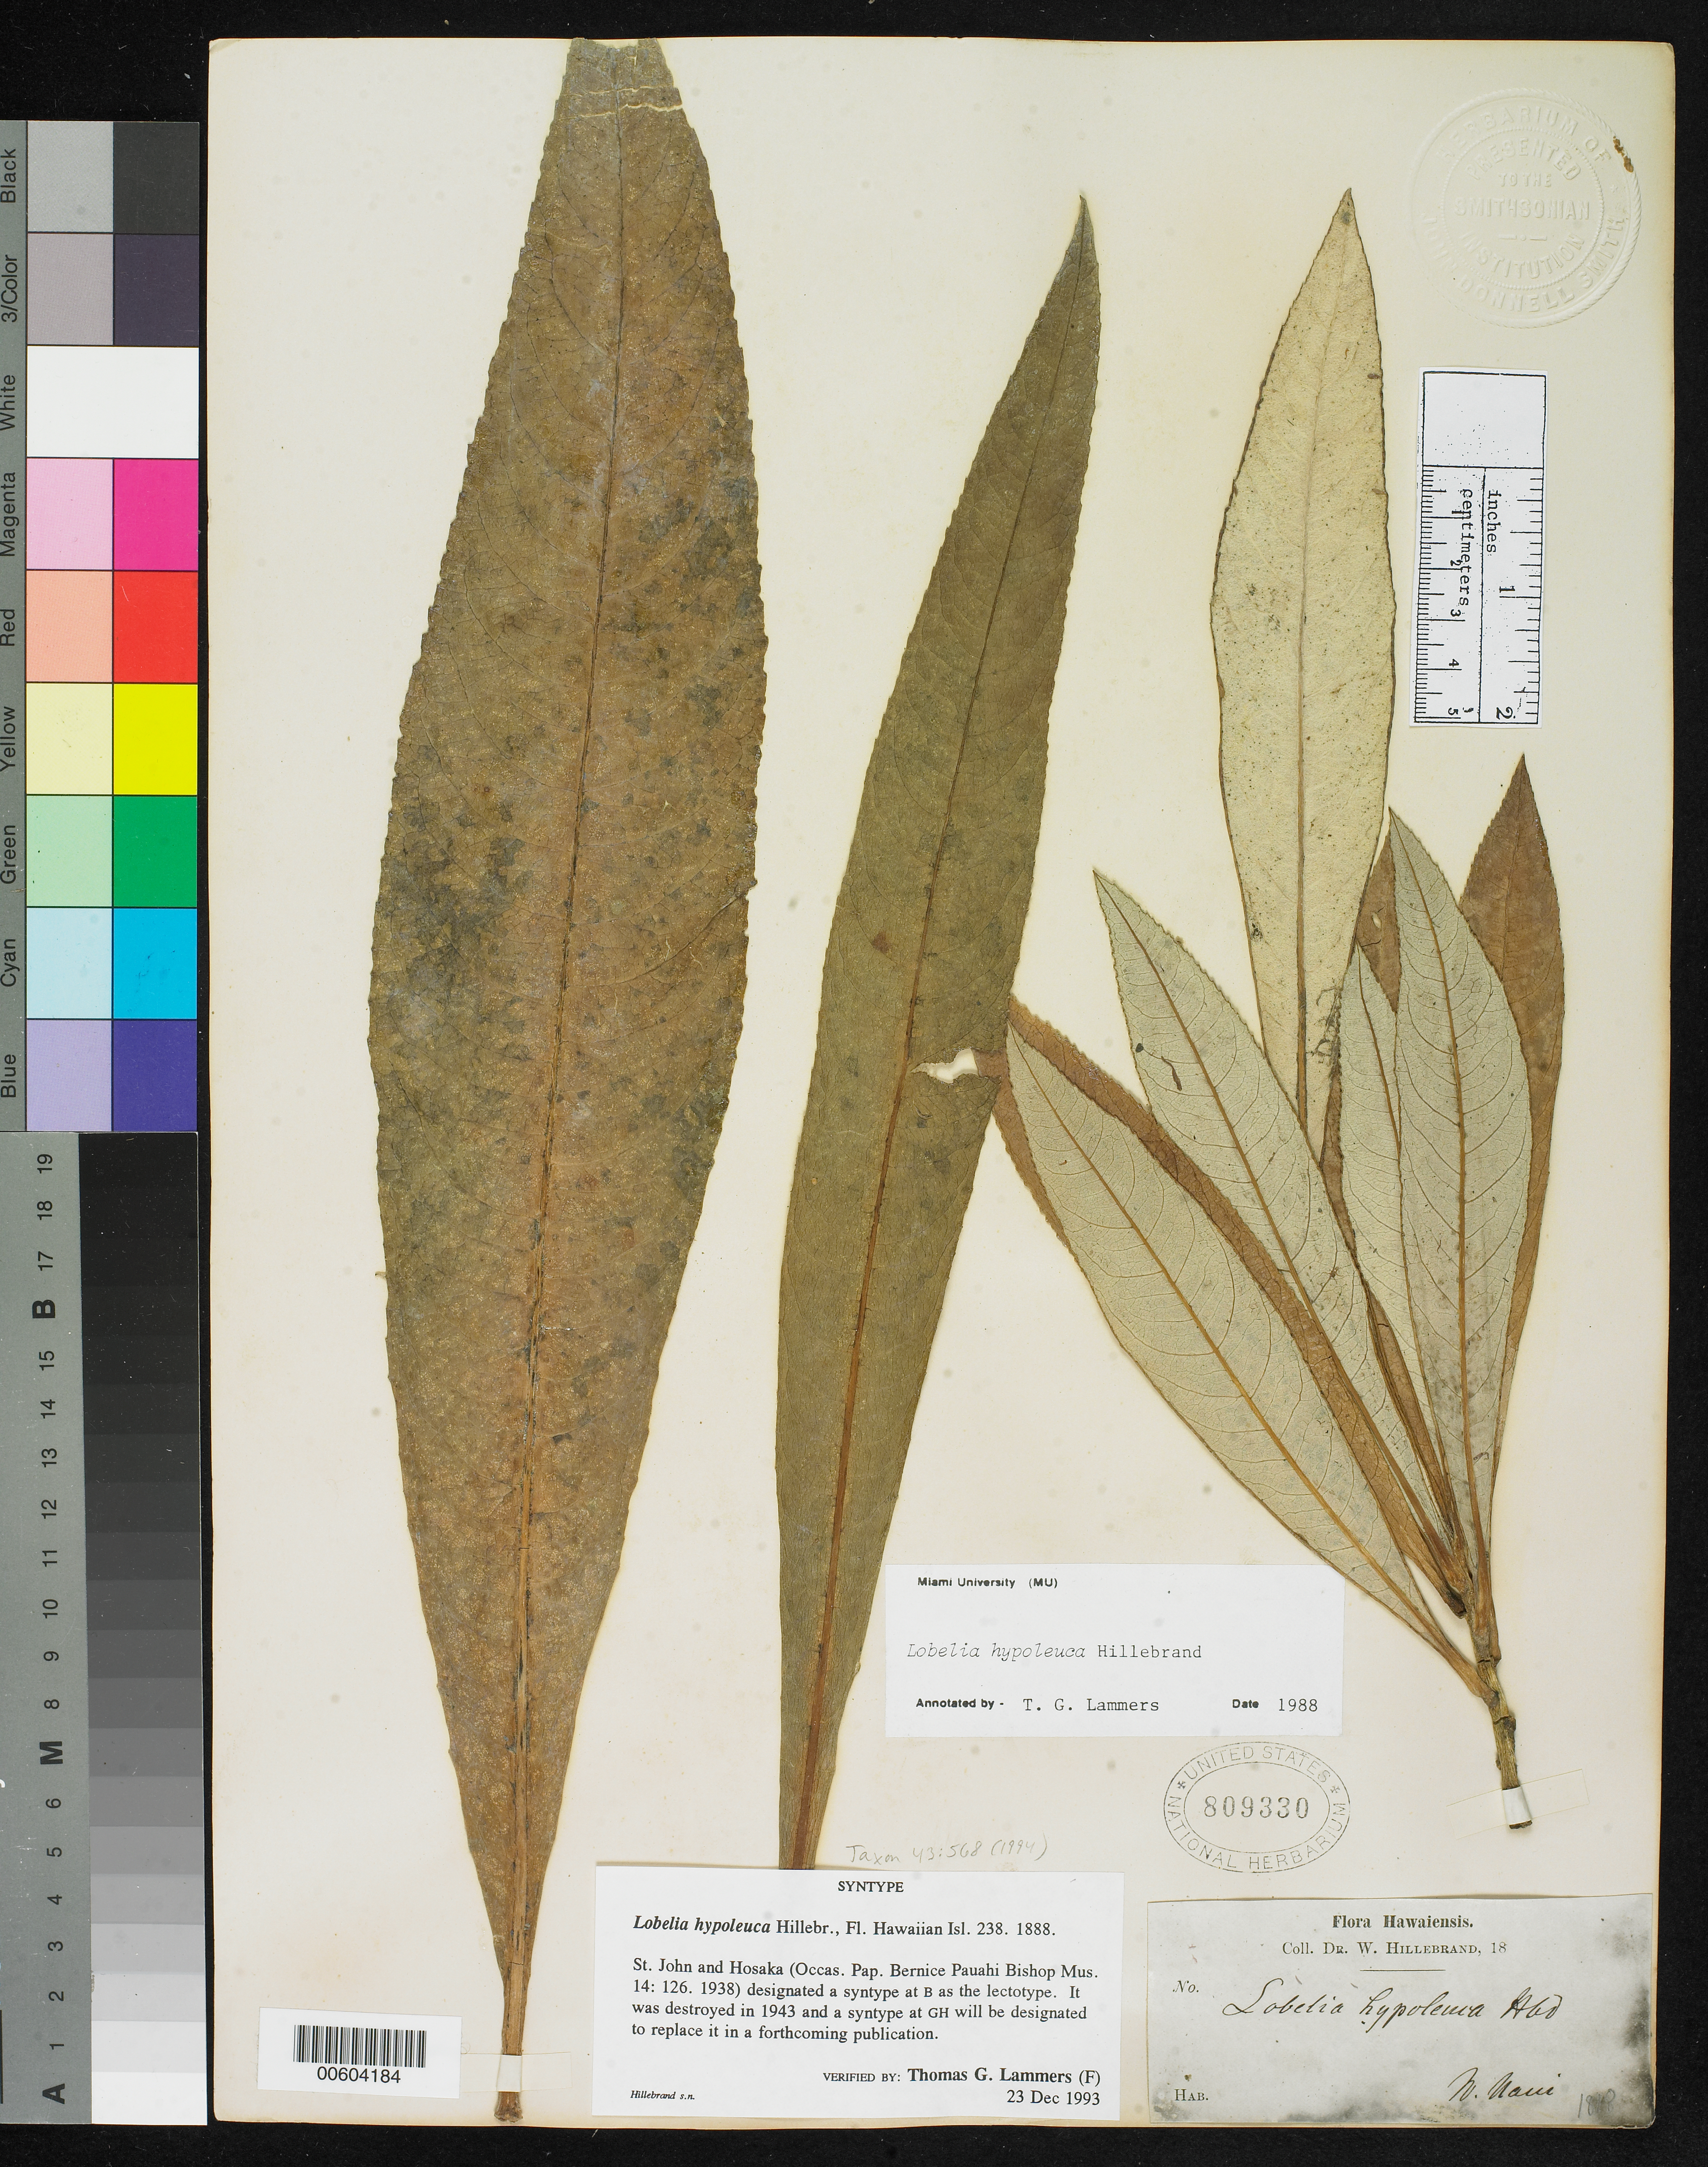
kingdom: Plantae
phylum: Tracheophyta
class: Magnoliopsida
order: Asterales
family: Campanulaceae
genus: Lobelia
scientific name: Lobelia hypoleuca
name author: Hillebr.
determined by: Lammers, T. G.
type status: Possible Isolectotype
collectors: W. Hillebrand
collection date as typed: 18--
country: United States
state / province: Hawaii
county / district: Maui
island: Maui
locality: N. Maui.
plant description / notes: Hillebrand s.n. at GH designated as lectotype; US sheet annotated as syntype, unclear whether should be considered isolectotype.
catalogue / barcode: US 809330